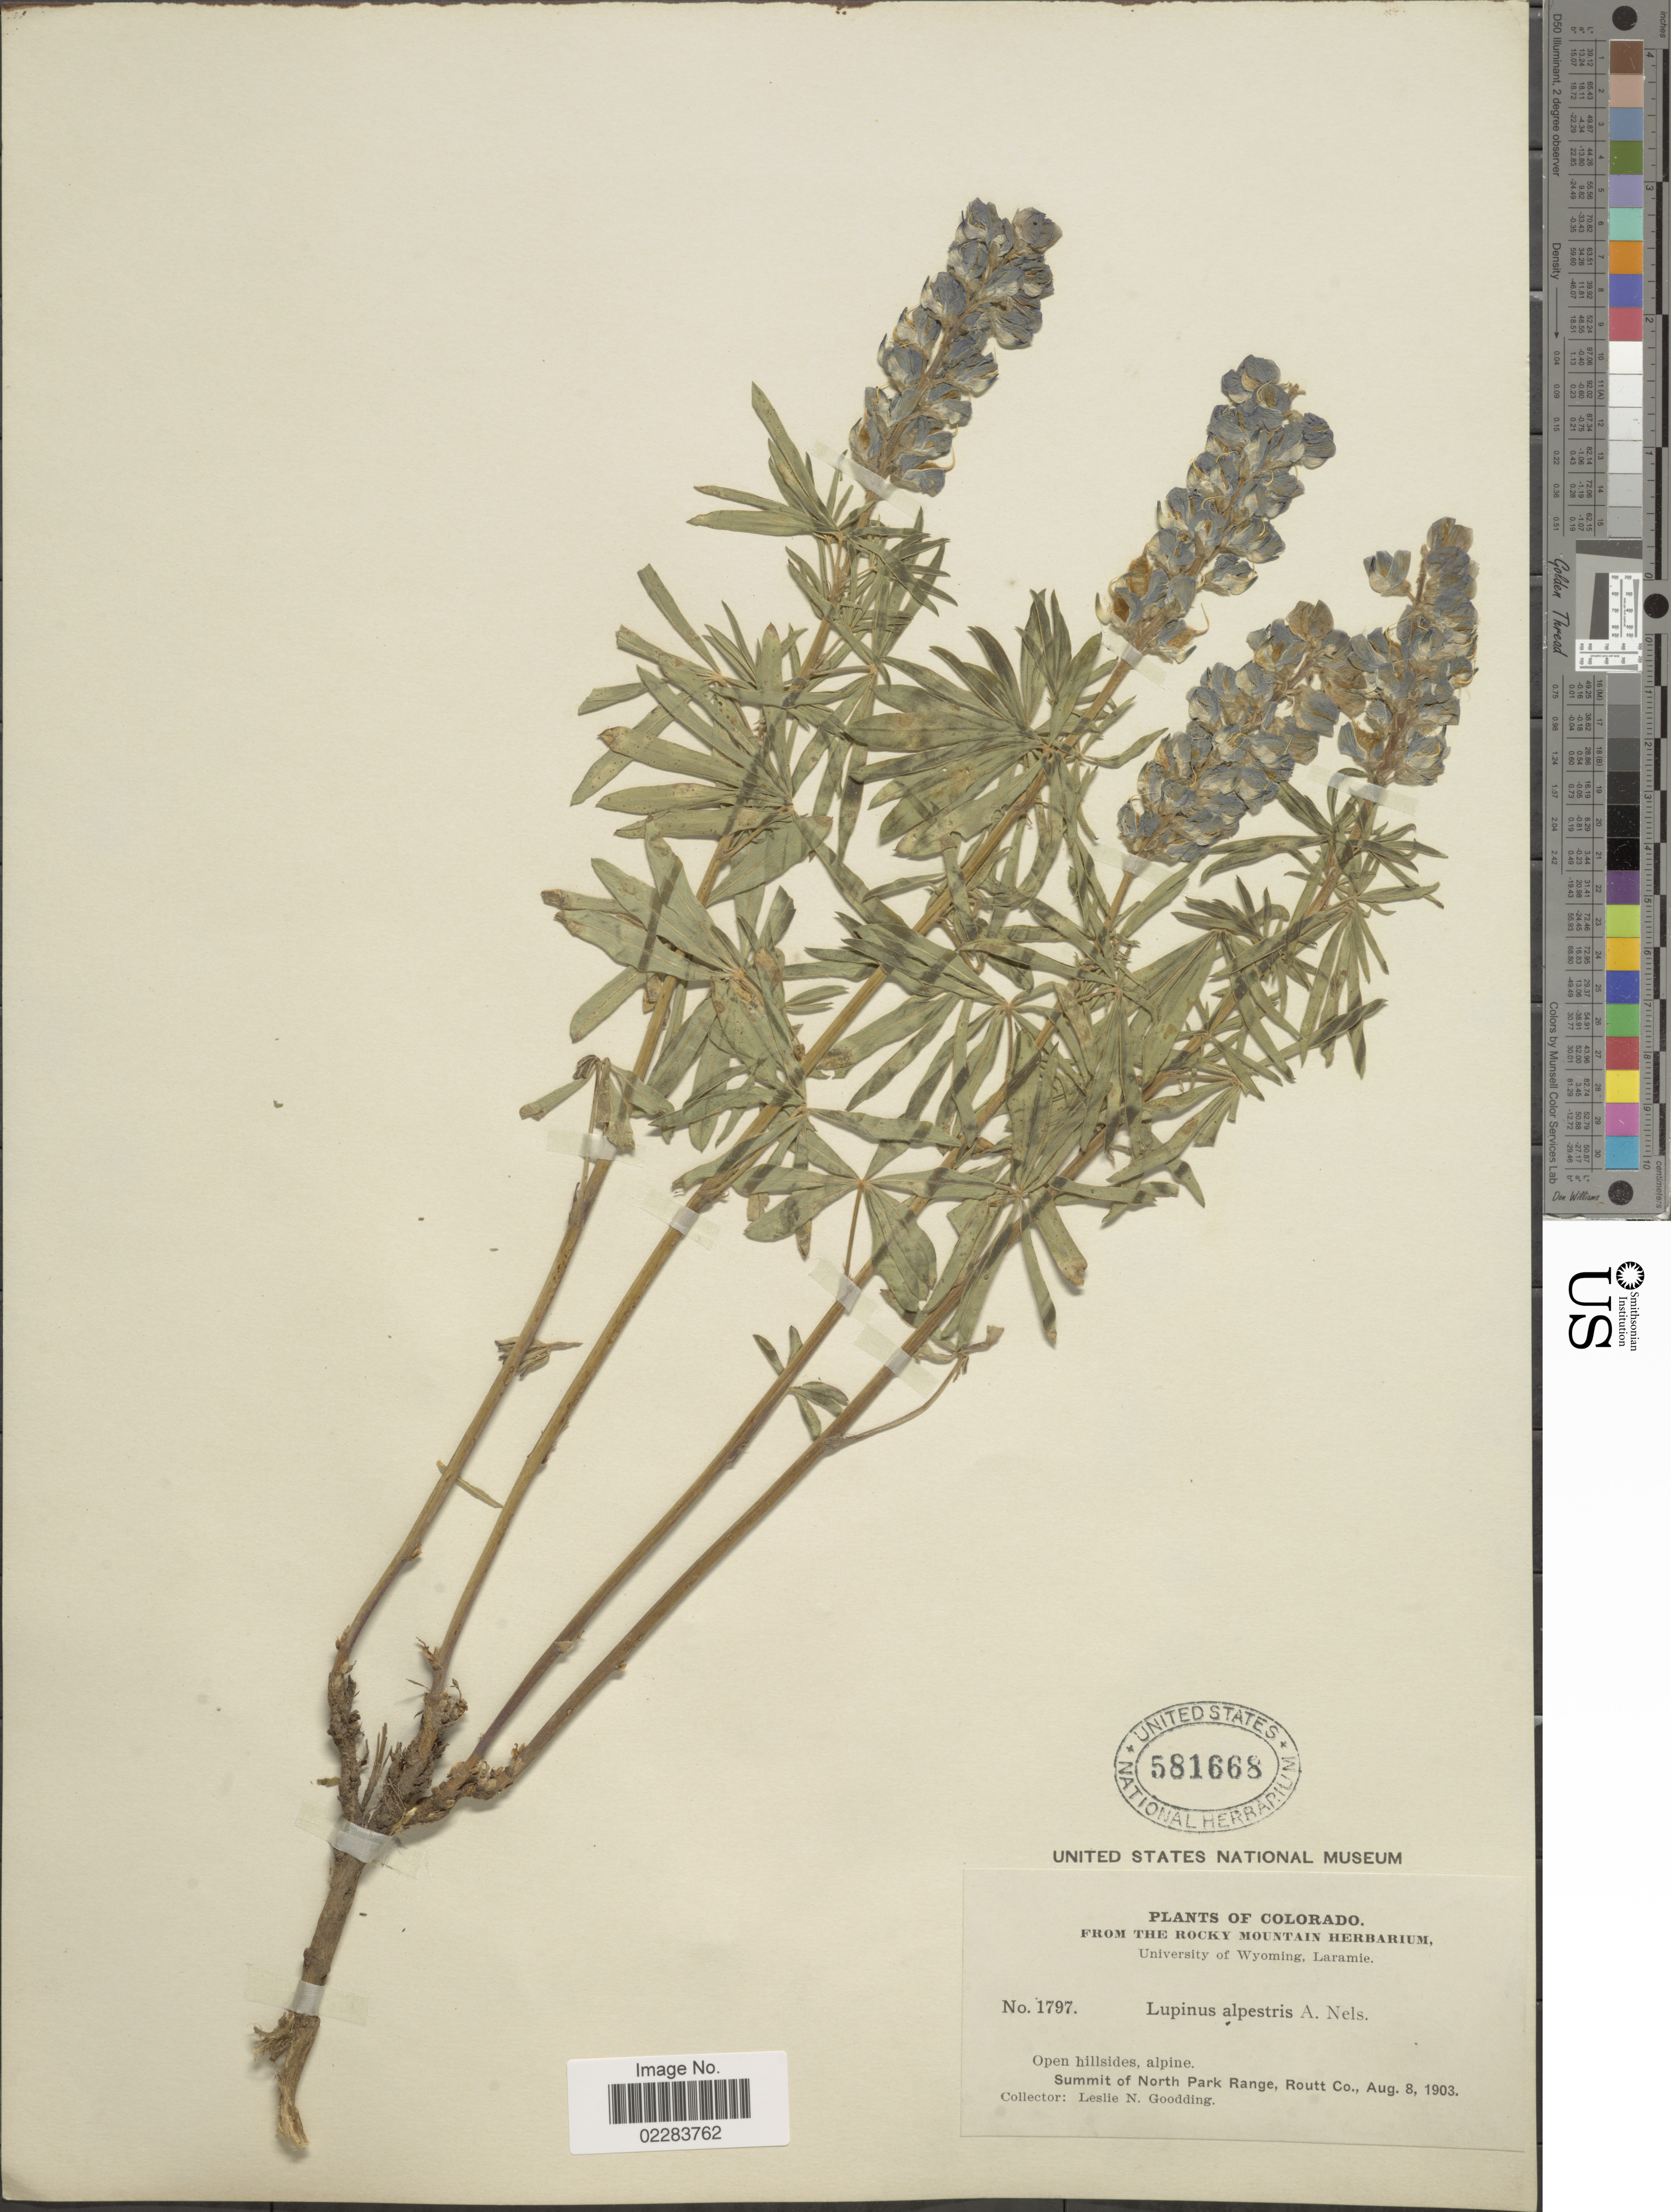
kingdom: Plantae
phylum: Tracheophyta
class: Magnoliopsida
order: Fabales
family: Fabaceae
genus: Lupinus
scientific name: Lupinus alpestris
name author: A. Nelson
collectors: L. N. Goodding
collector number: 1797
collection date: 1903-08-08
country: United States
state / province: Colorado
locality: Open hillside, alpine. Summit of North Park Range, Routt Co.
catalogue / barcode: US 581668